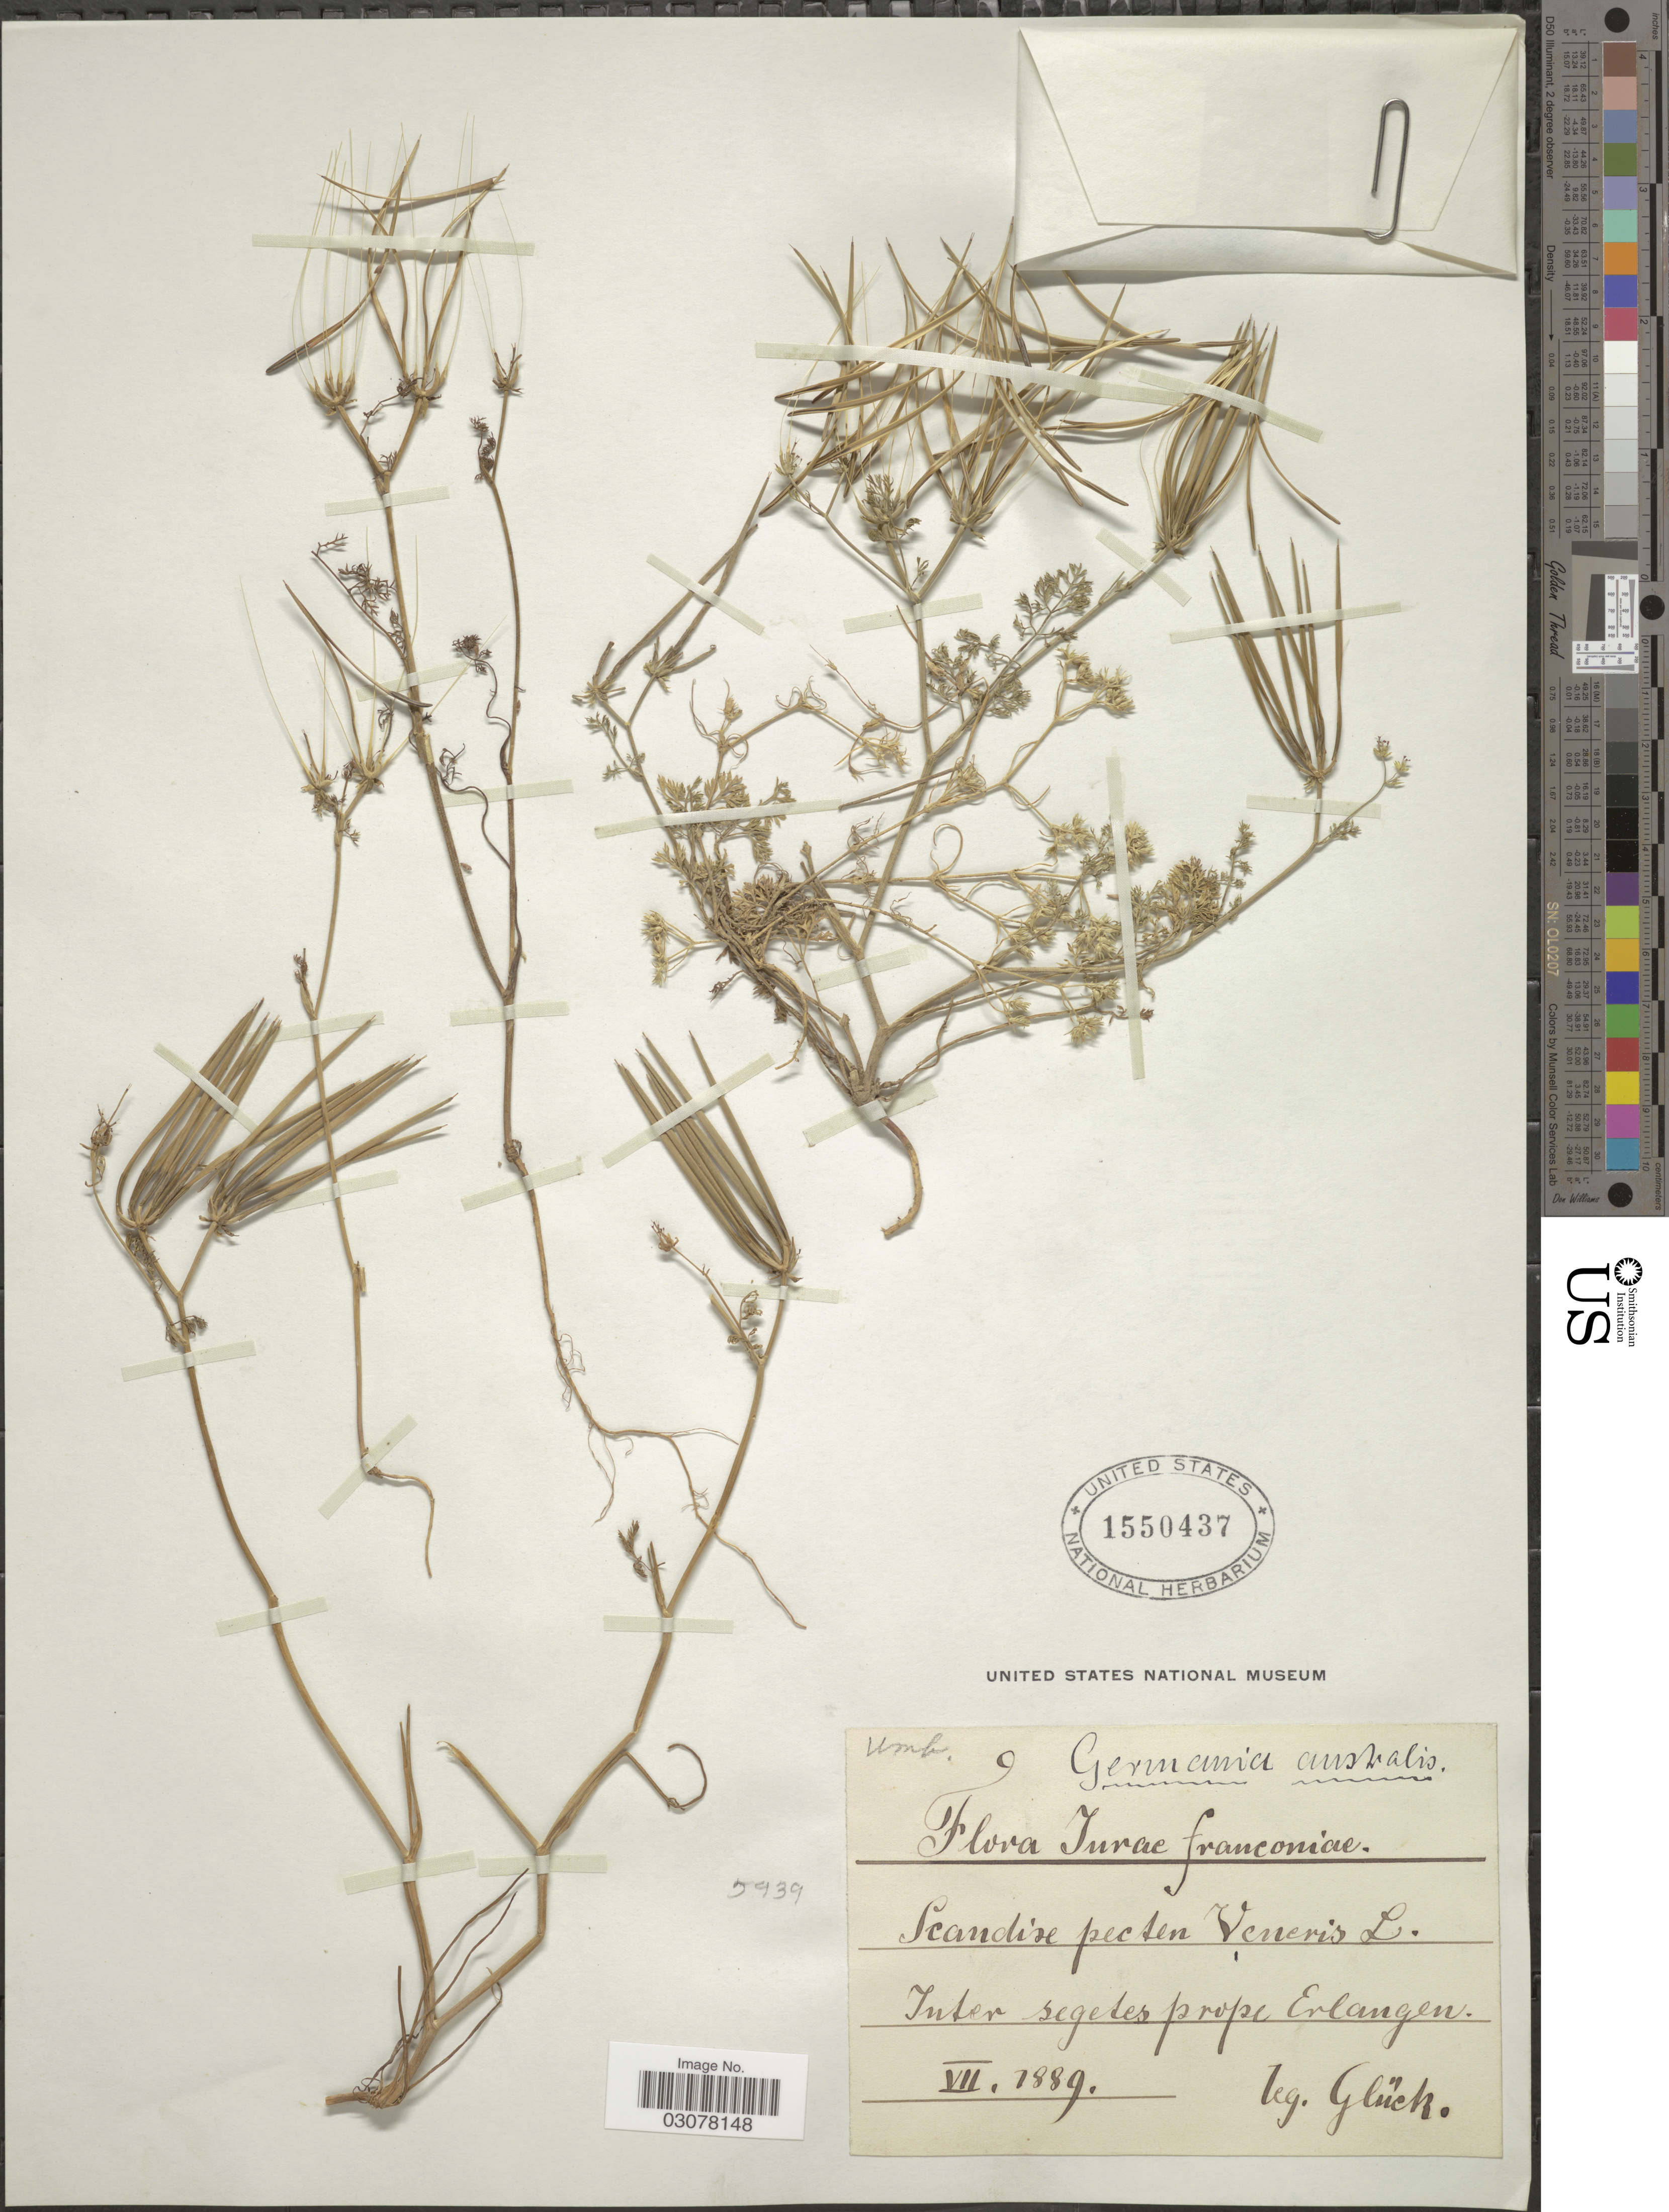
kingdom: Plantae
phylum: Tracheophyta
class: Magnoliopsida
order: Apiales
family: Apiaceae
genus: Scandix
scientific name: Scandix pecten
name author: Scop.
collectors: Gluck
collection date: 1889-07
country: Germany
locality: Germania australis. Inter segetes prope Erlangen.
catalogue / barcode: US 1550437